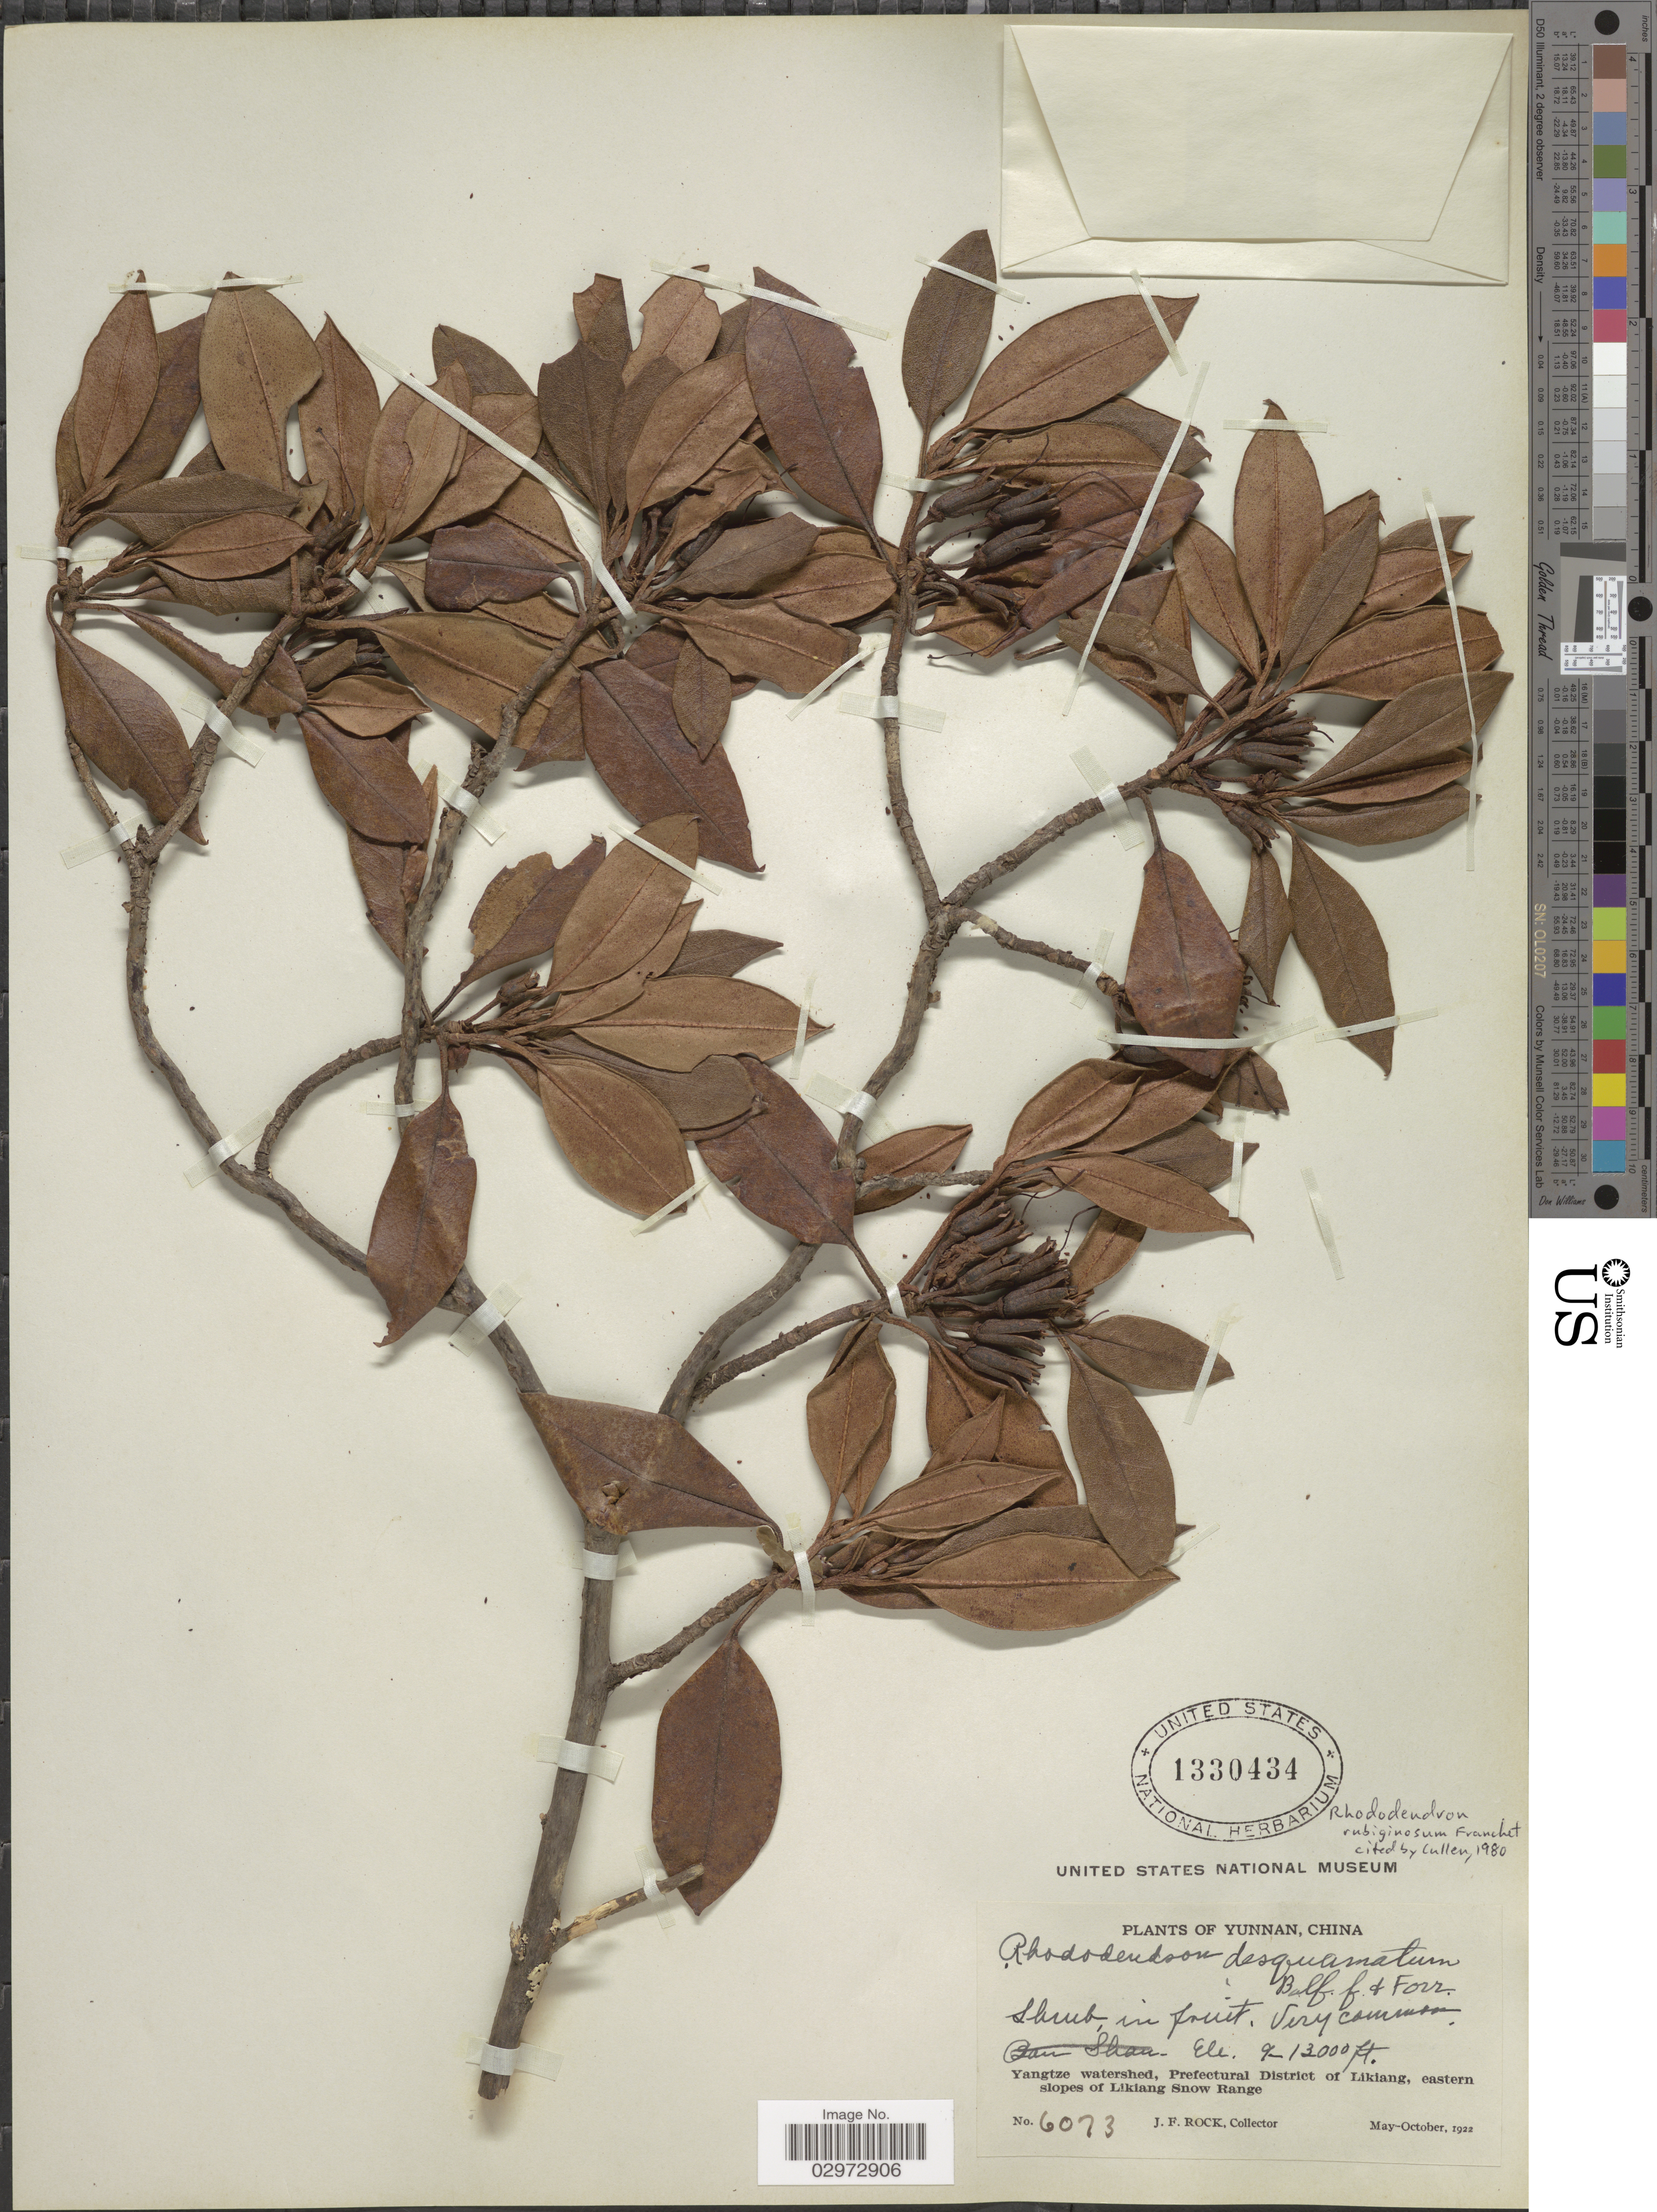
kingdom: Plantae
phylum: Tracheophyta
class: Magnoliopsida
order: Ericales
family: Ericaceae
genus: Rhododendron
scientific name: Rhododendron rubiginosum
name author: Franch.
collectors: J. Rock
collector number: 6073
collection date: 1922-05/1922-10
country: China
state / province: Yunnan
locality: Yangtze watershed, Prefectural District of Likiang, eastern slopes of Likiang Snow Range.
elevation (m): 2743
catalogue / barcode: US 1330434